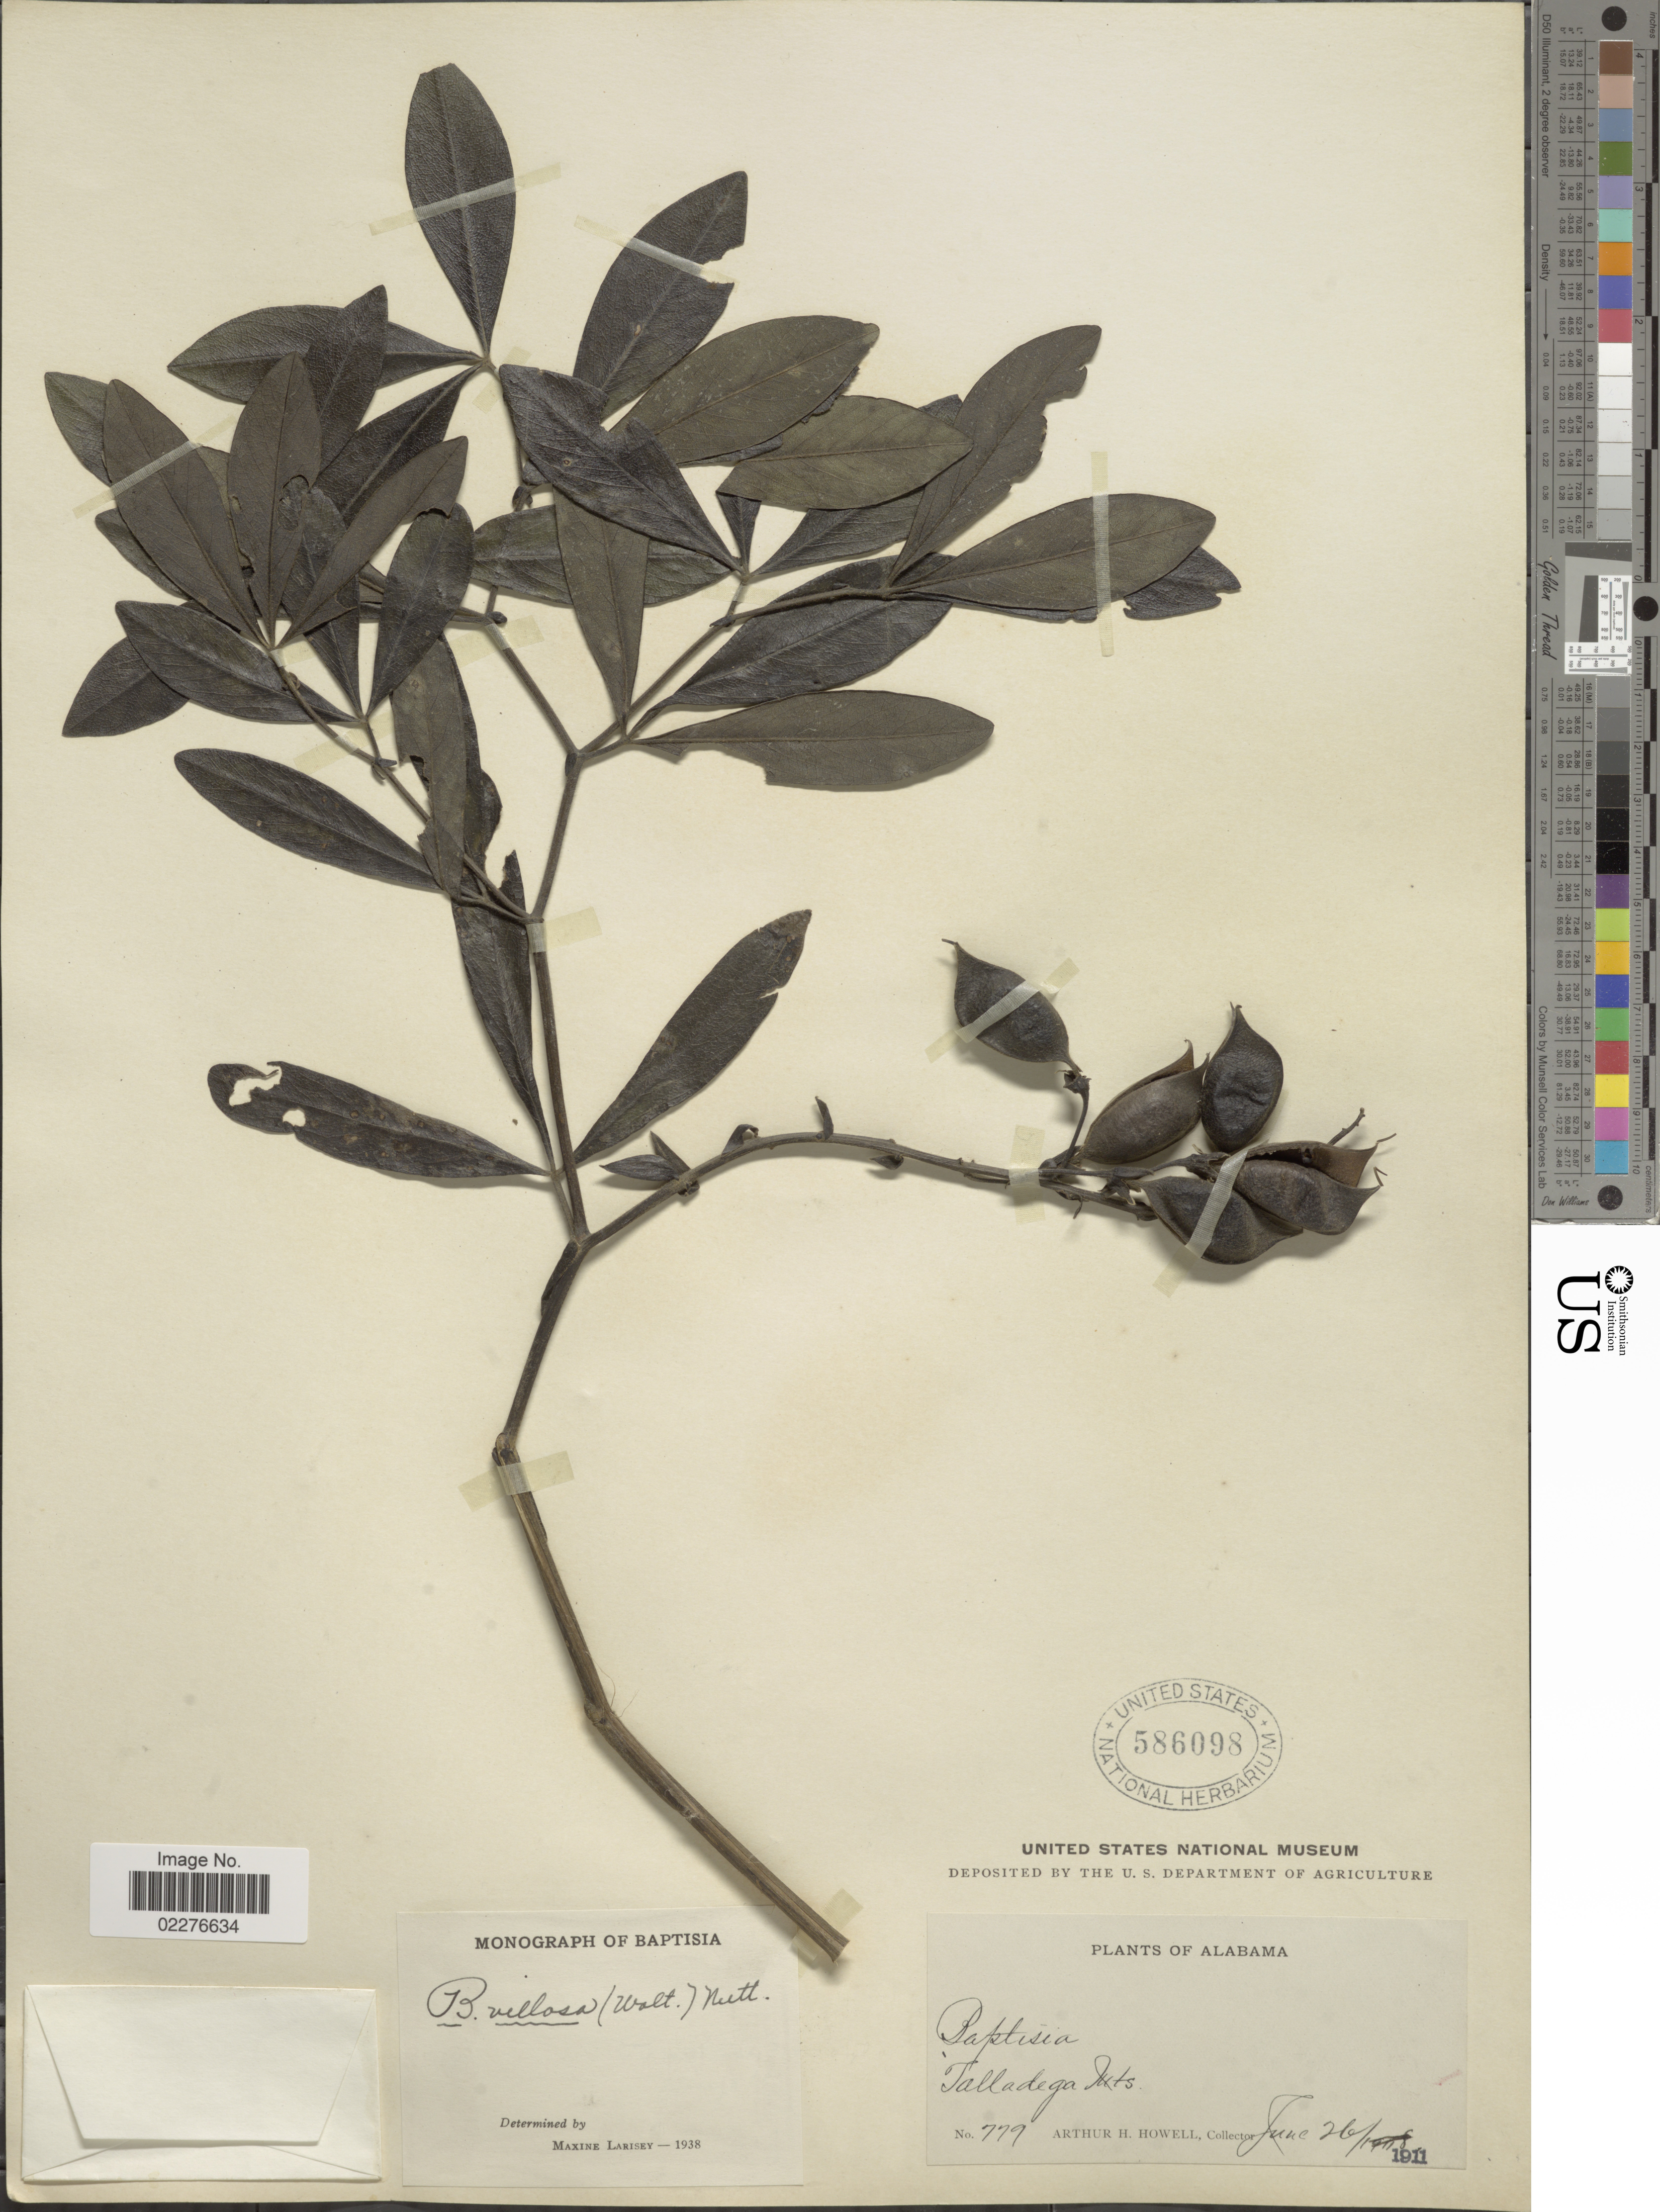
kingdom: Plantae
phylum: Tracheophyta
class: Magnoliopsida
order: Fabales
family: Fabaceae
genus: Baptisia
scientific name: Baptisia cinerea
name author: (Raf.) Fernald & B.G. Schub.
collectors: A. H. Howell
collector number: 779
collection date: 1911-06-26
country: United States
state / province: Alabama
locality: Ta;;adega Mts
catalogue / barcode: US 586098